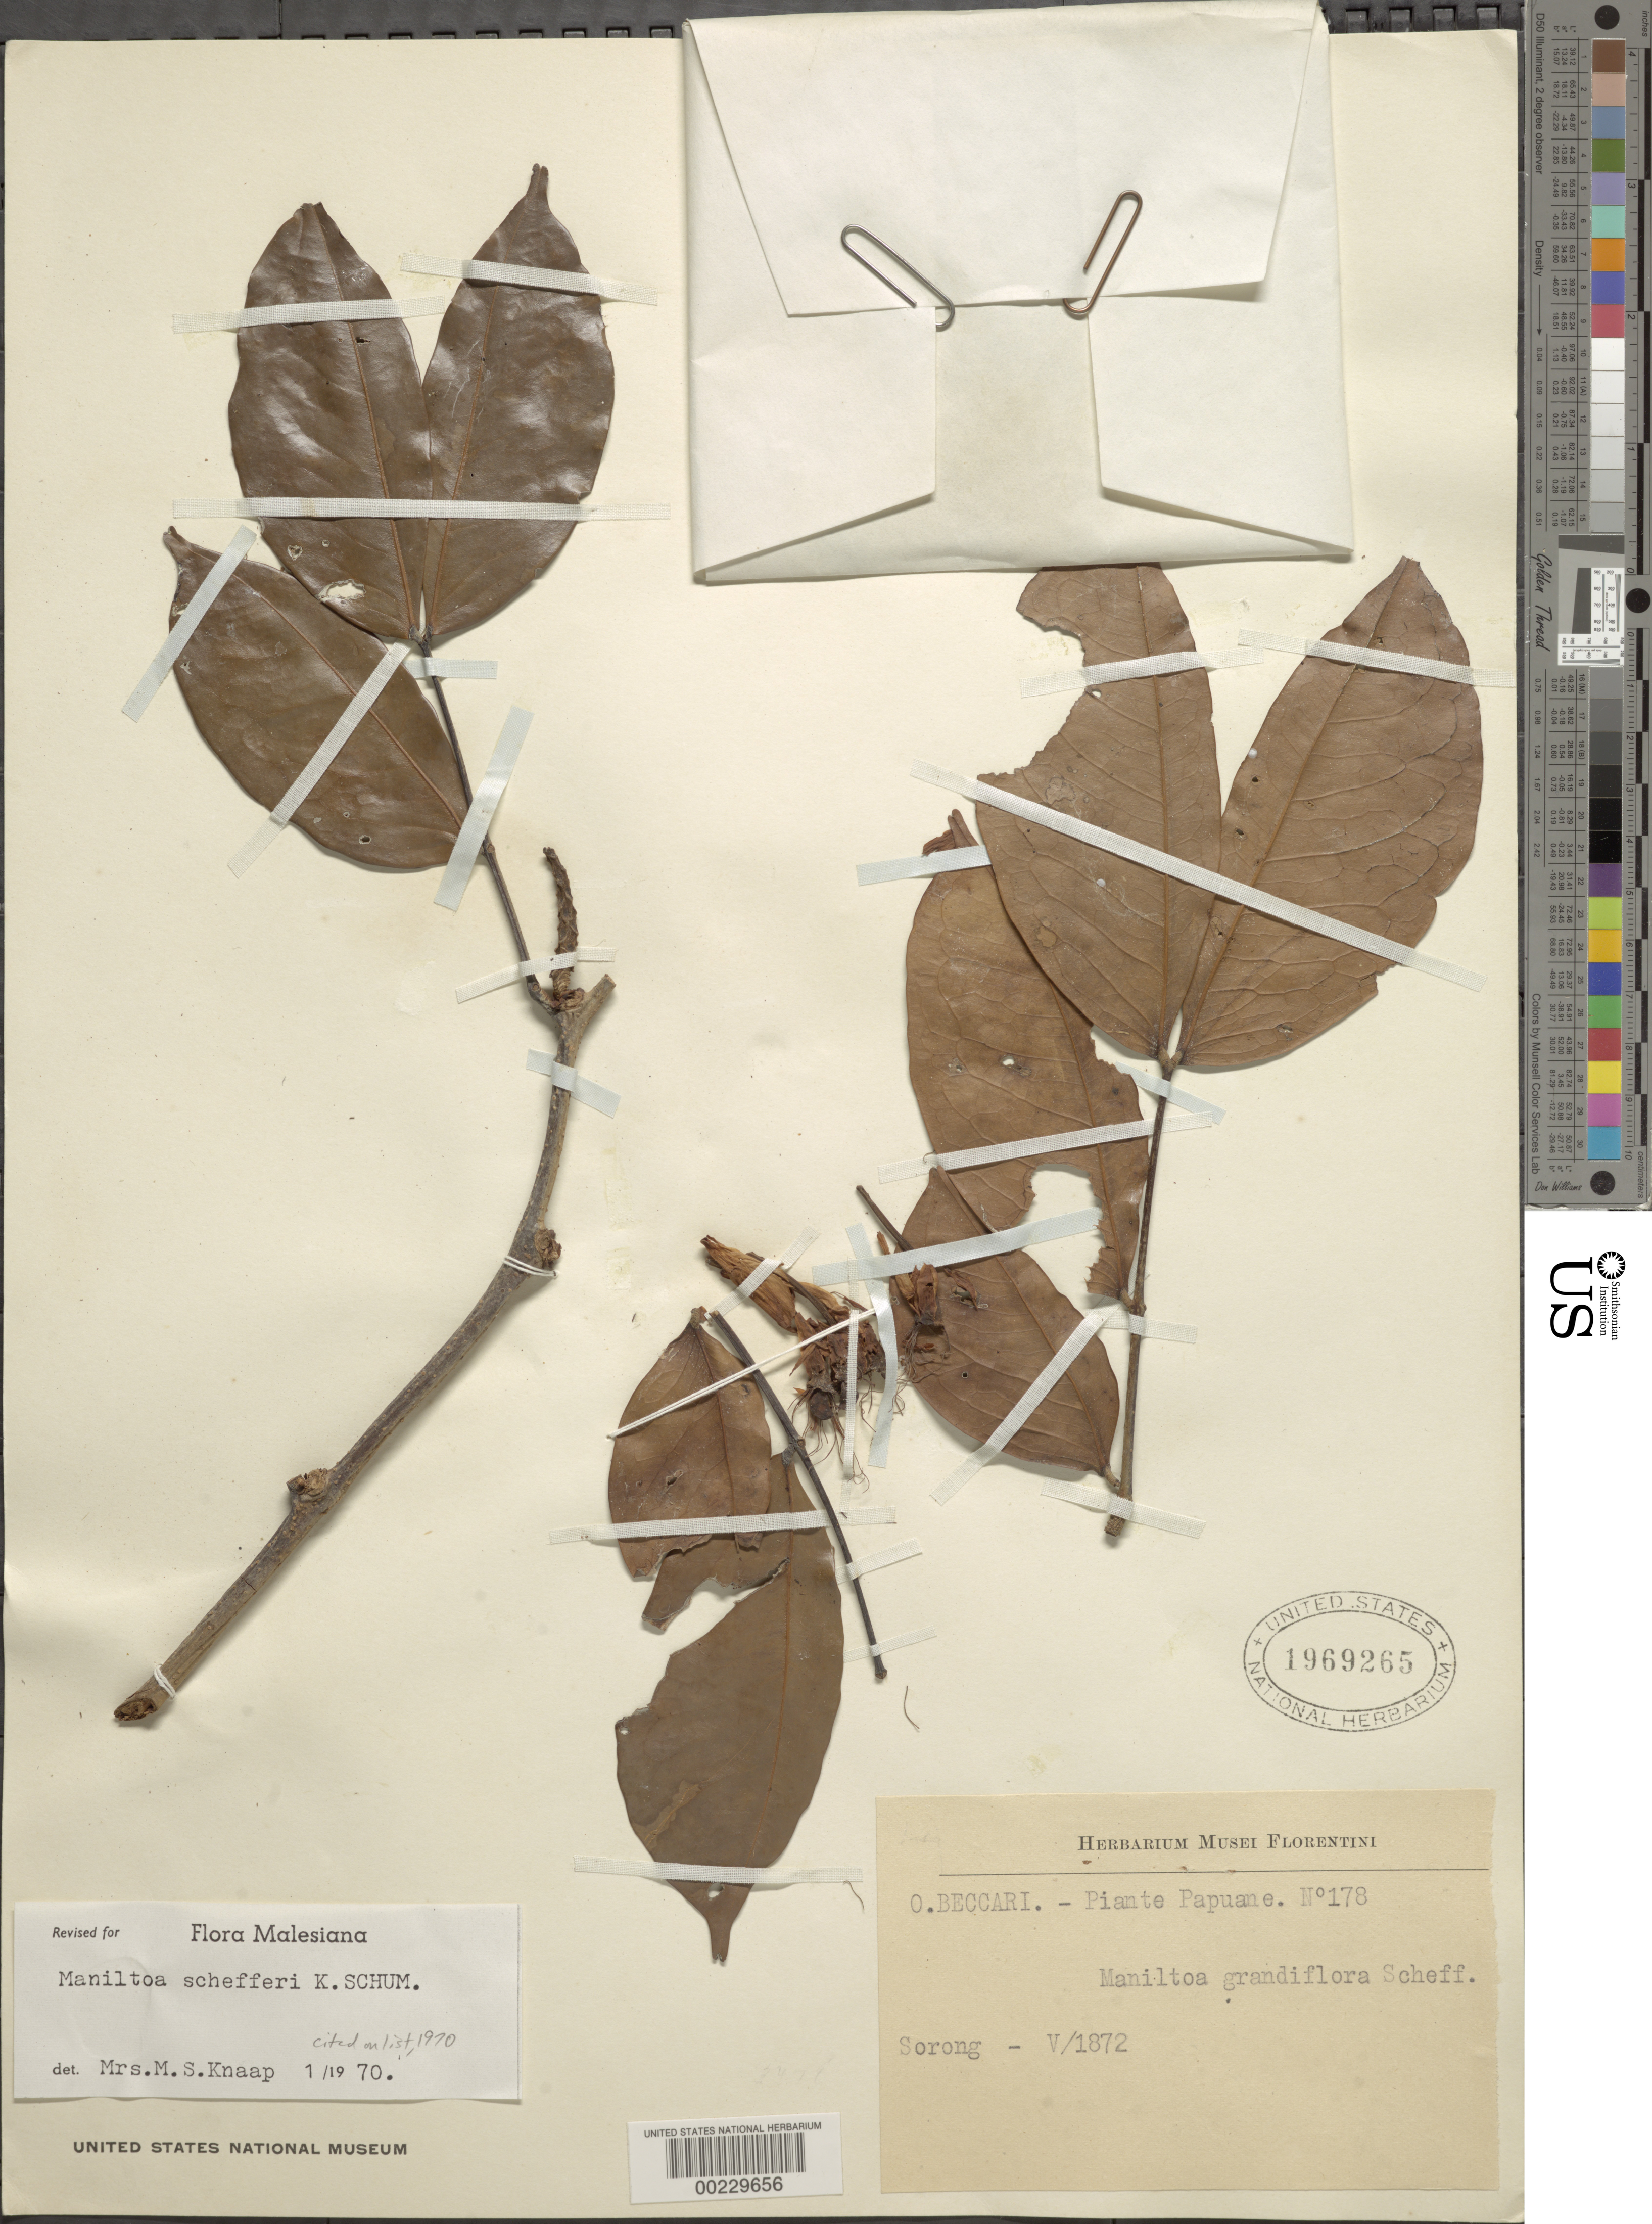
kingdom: Plantae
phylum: Tracheophyta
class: Magnoliopsida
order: Fabales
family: Fabaceae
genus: Maniltoa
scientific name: Maniltoa schefferi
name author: K. Schum. & Hollrung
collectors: O. Beccari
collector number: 178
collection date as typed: May 1872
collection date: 1872-05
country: Indonesia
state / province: Irian Jaya ?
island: New Guinea Island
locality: Sorong. [country and province could also be papua new guinea, morobe.]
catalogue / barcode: US 1969265